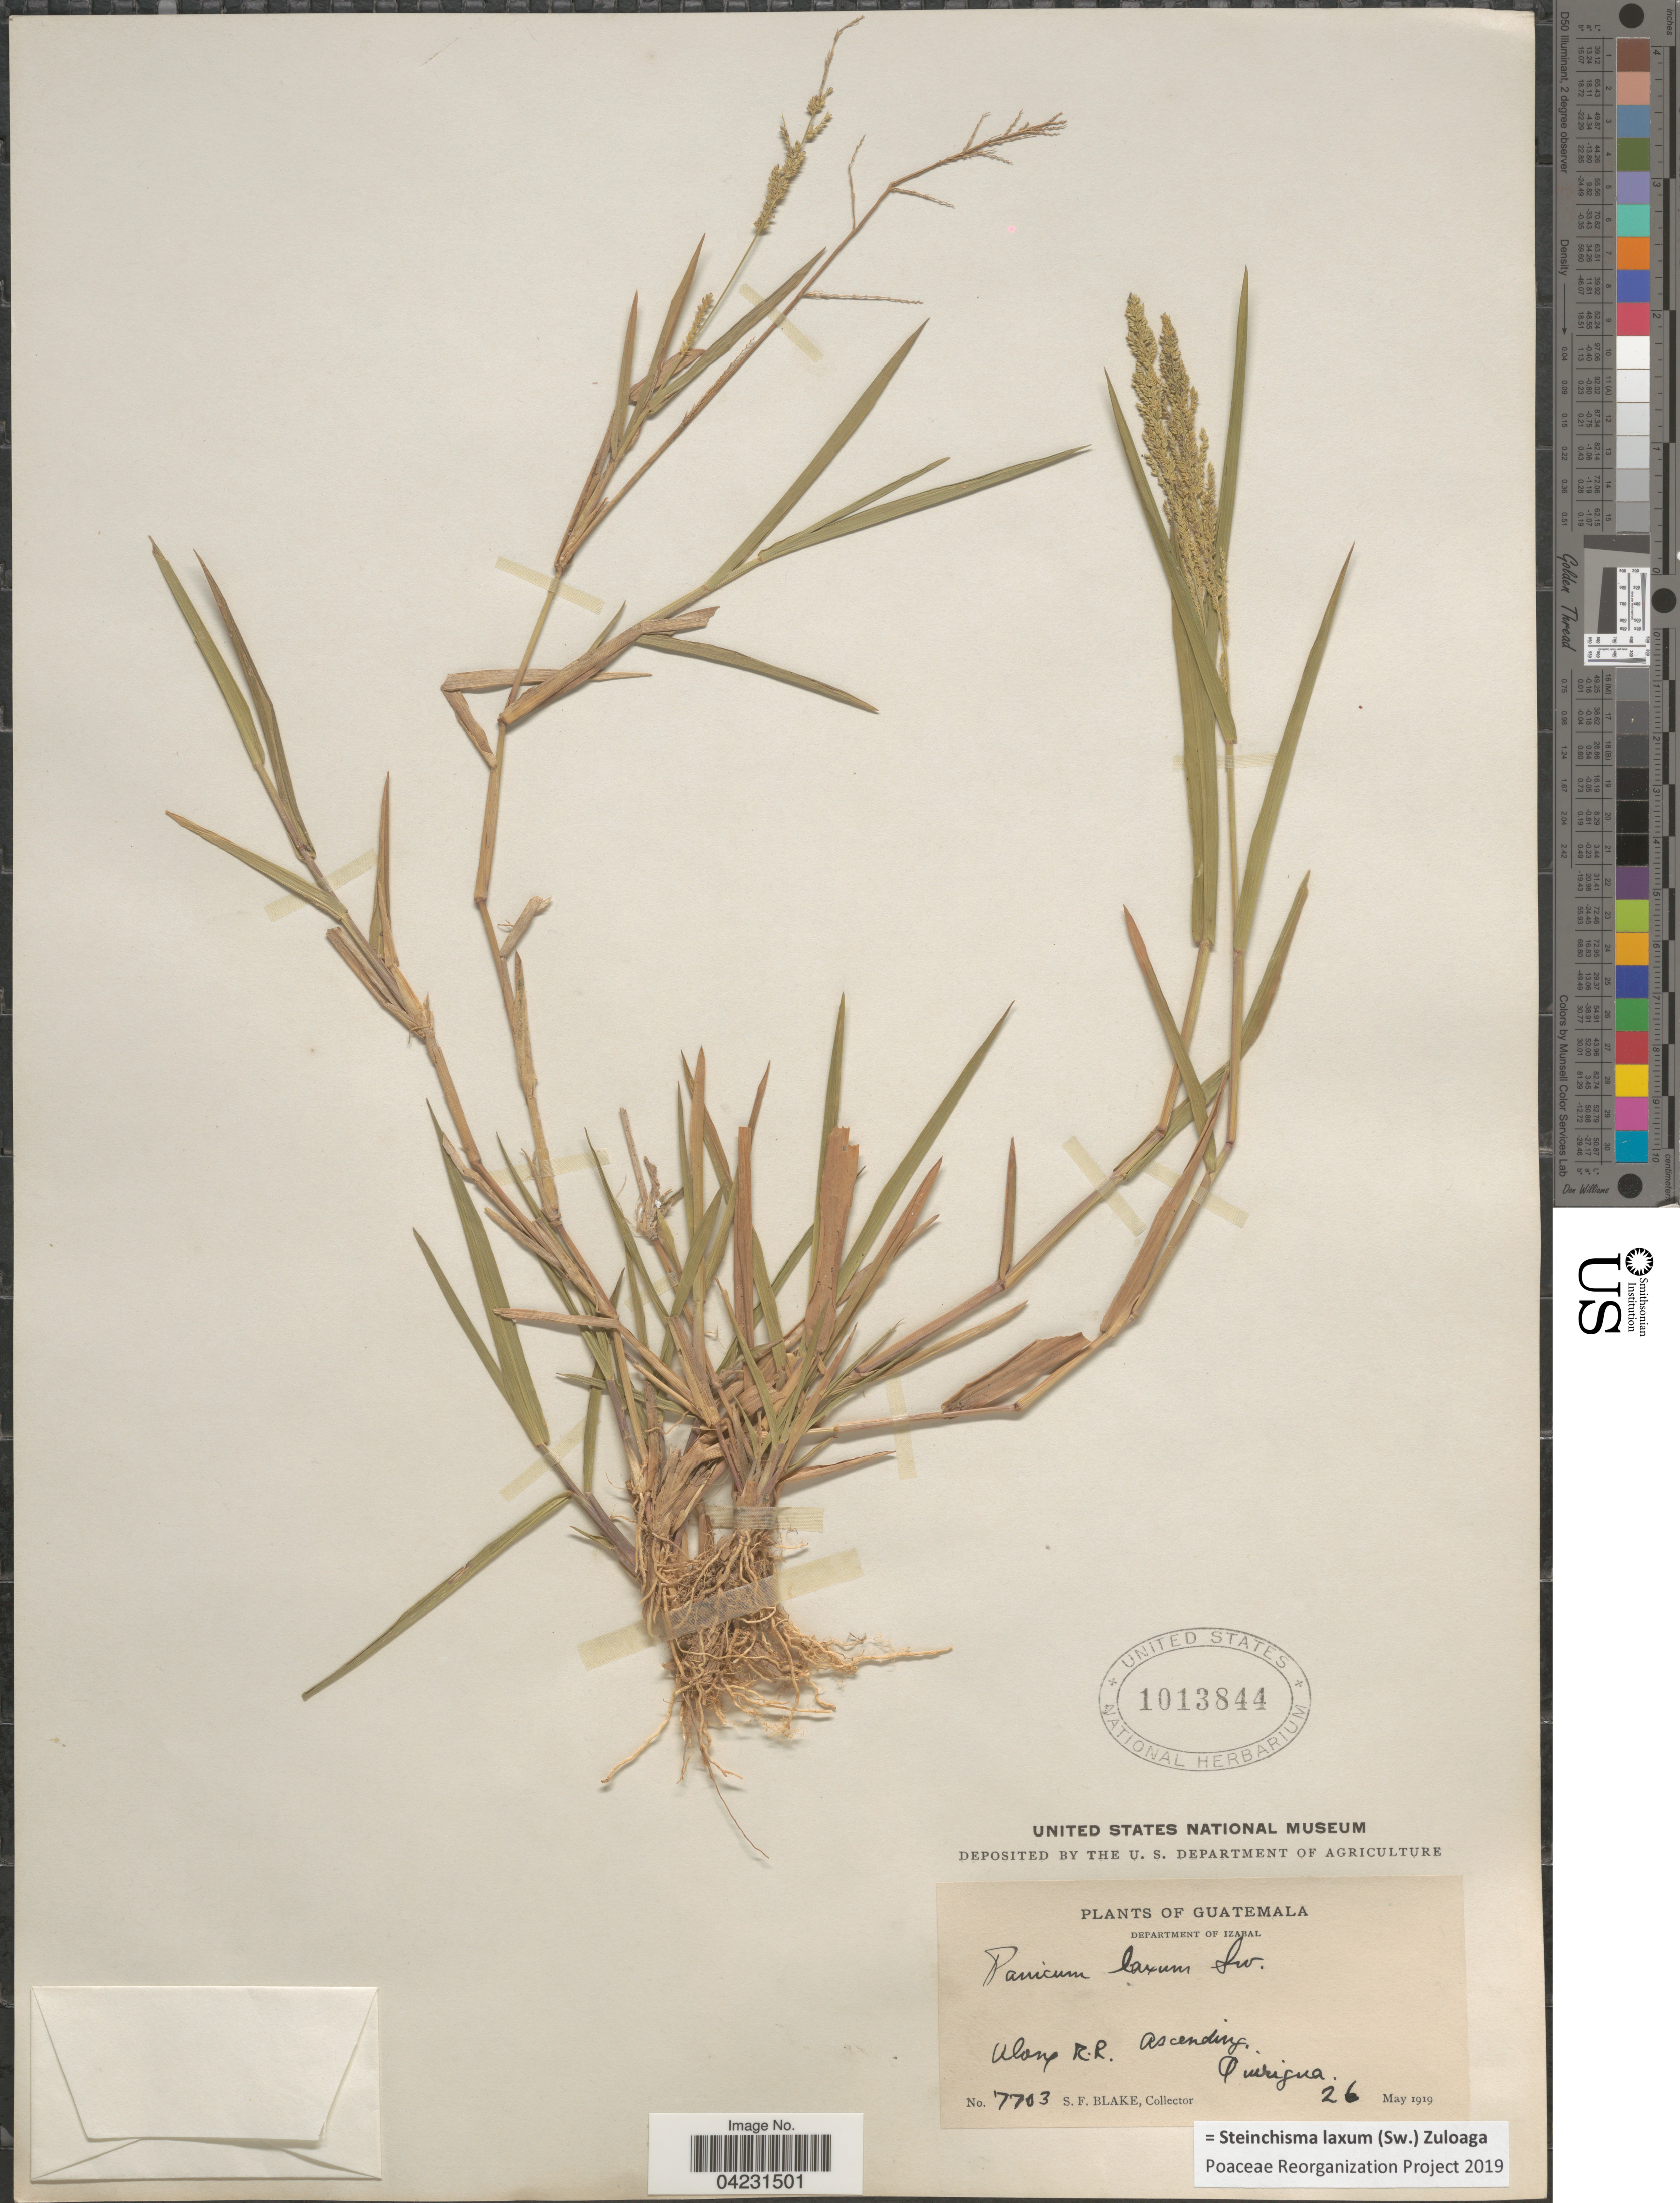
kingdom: Plantae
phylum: Tracheophyta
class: Liliopsida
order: Poales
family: Poaceae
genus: Steinchisma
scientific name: Steinchisma laxum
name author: (Sw.) Zuloaga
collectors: S. Blake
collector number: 7703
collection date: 1919-05-26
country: Guatemala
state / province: Izabal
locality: Department of Izabal. Along R.R. Quirigua.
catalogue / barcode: US 1013844